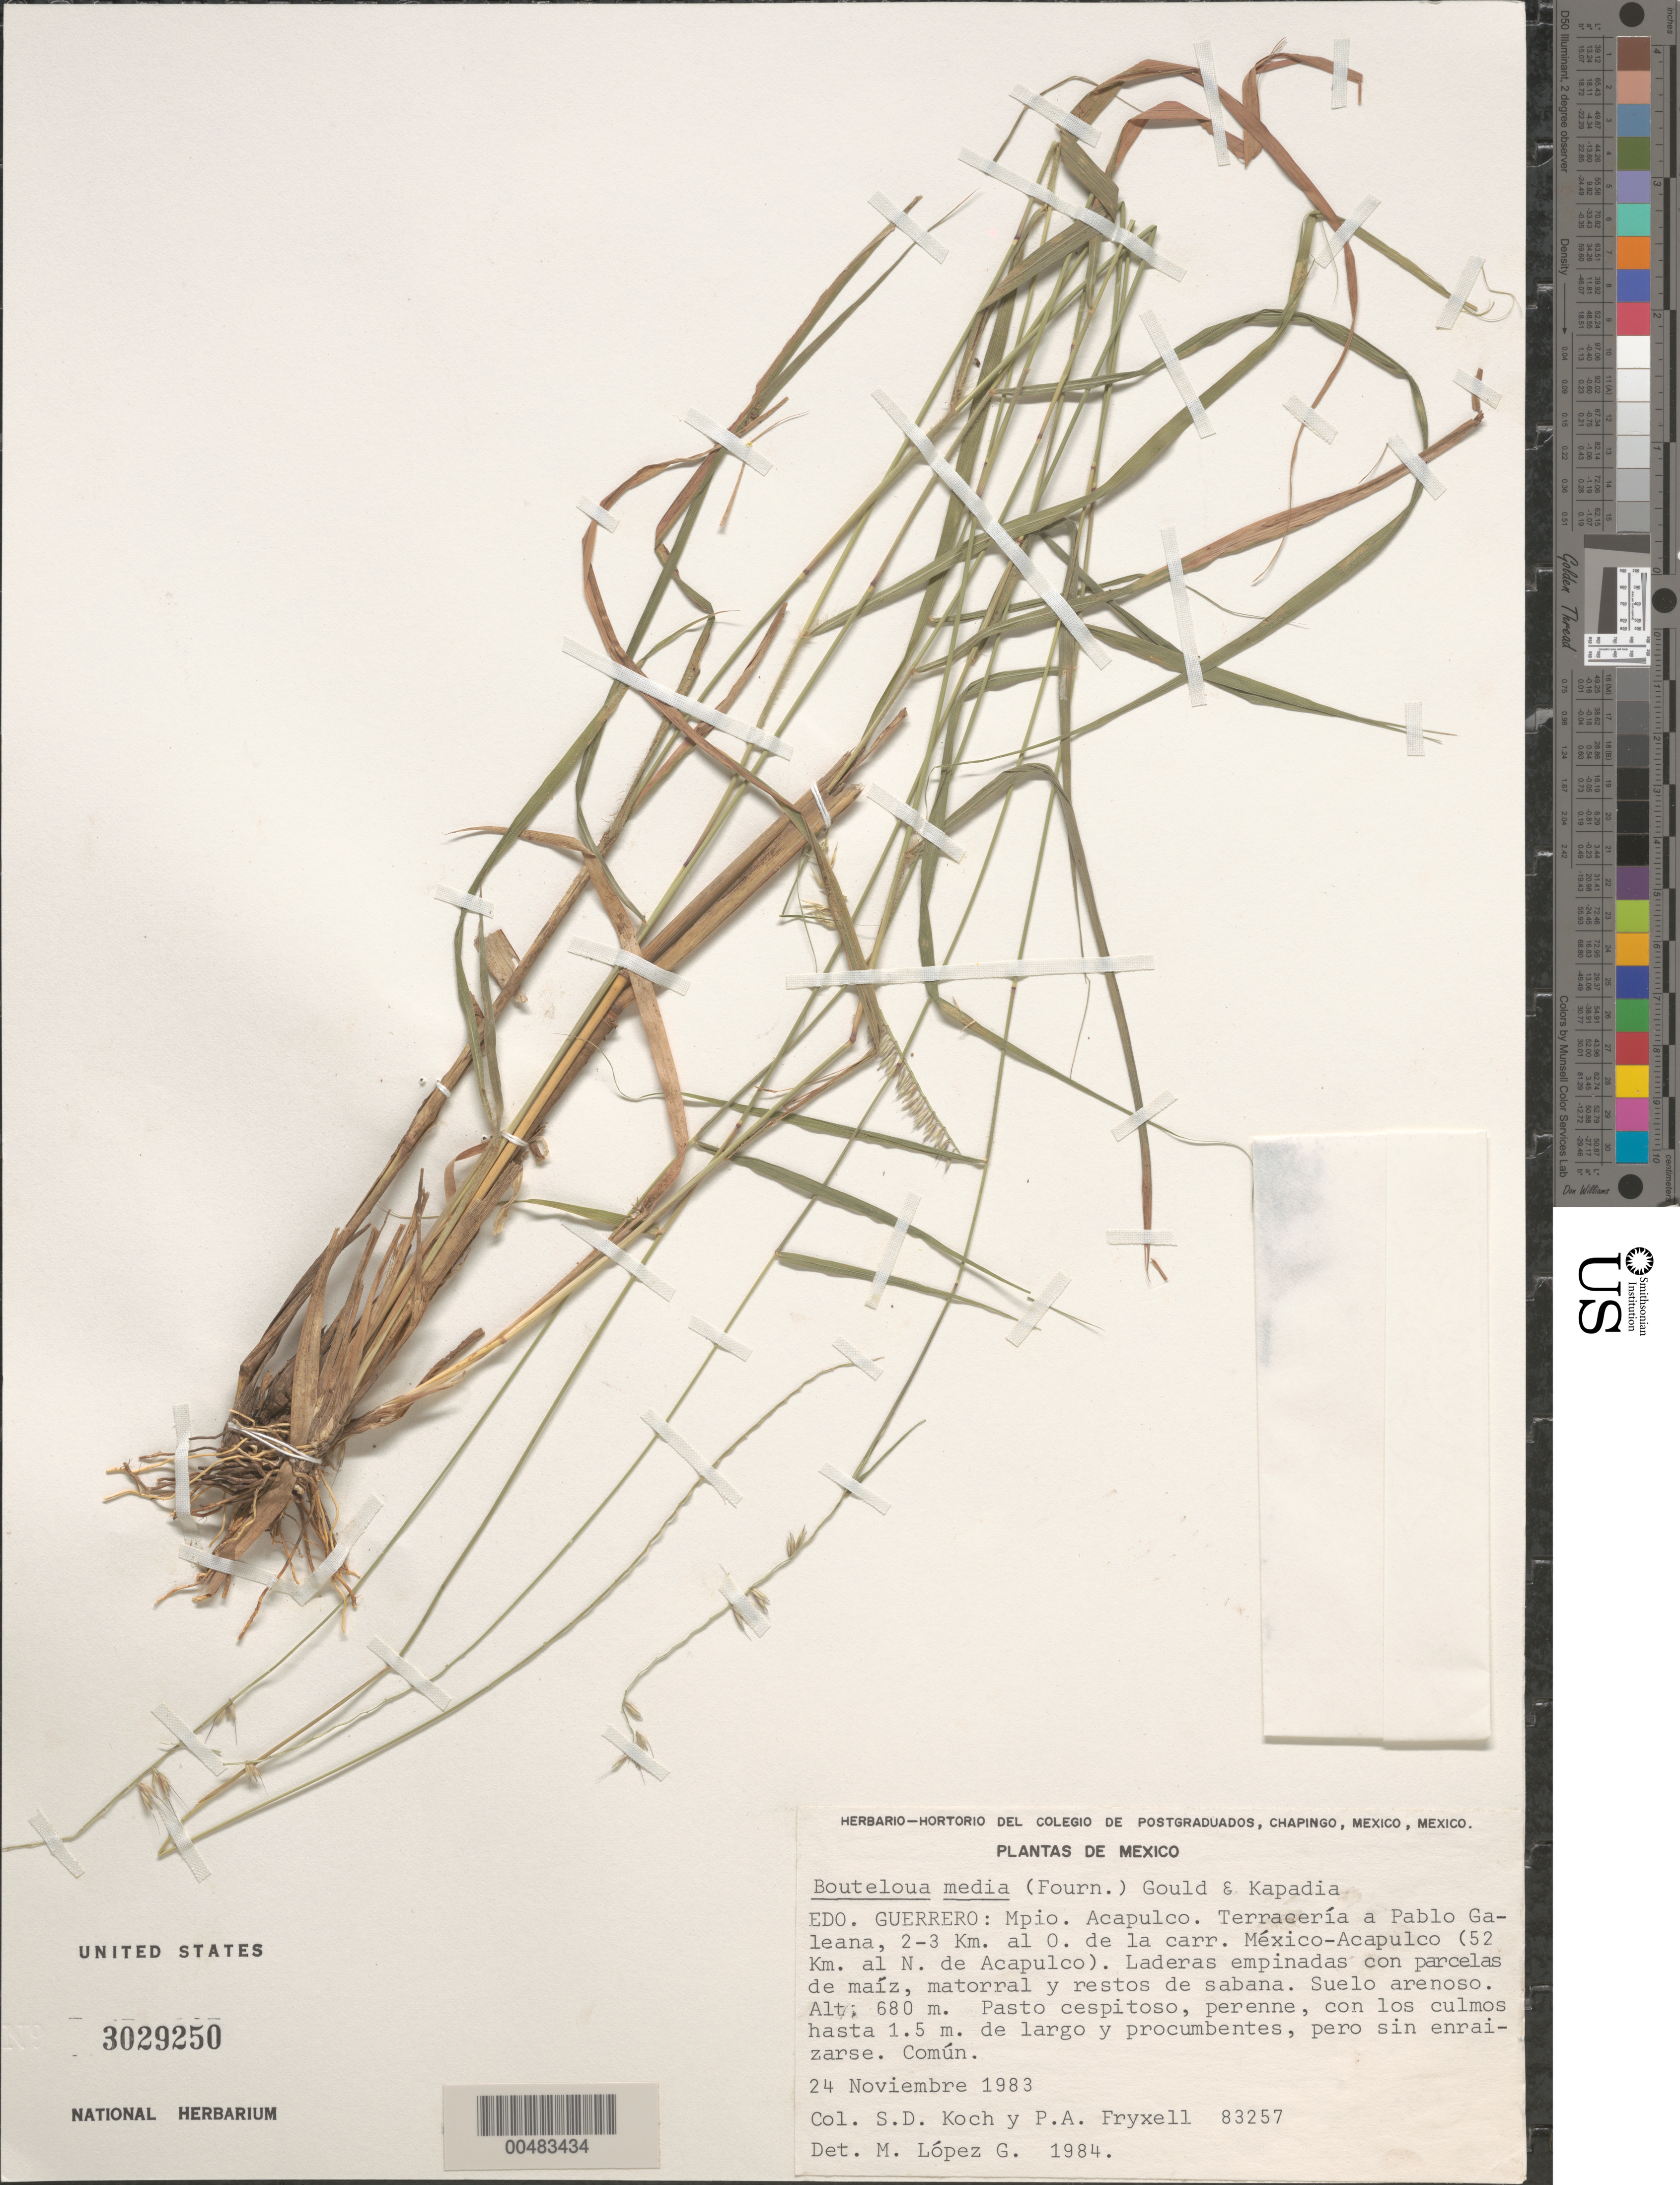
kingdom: Plantae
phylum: Tracheophyta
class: Liliopsida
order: Poales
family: Poaceae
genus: Bouteloua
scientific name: Bouteloua media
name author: (E. Fourn.) Gould & Kapadia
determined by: Lopez-G., M.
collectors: S. D. Koch & P. A. Fryxell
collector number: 83257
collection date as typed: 24 Nov 1983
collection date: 1983-11-24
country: Mexico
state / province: Guerrero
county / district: Acapulco de Juárez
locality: Terracería a Pablo Galeana, 2-3 km al O de la carr México-Acapulco (52 km al N de Acapulco)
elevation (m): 680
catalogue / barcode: US 3029250